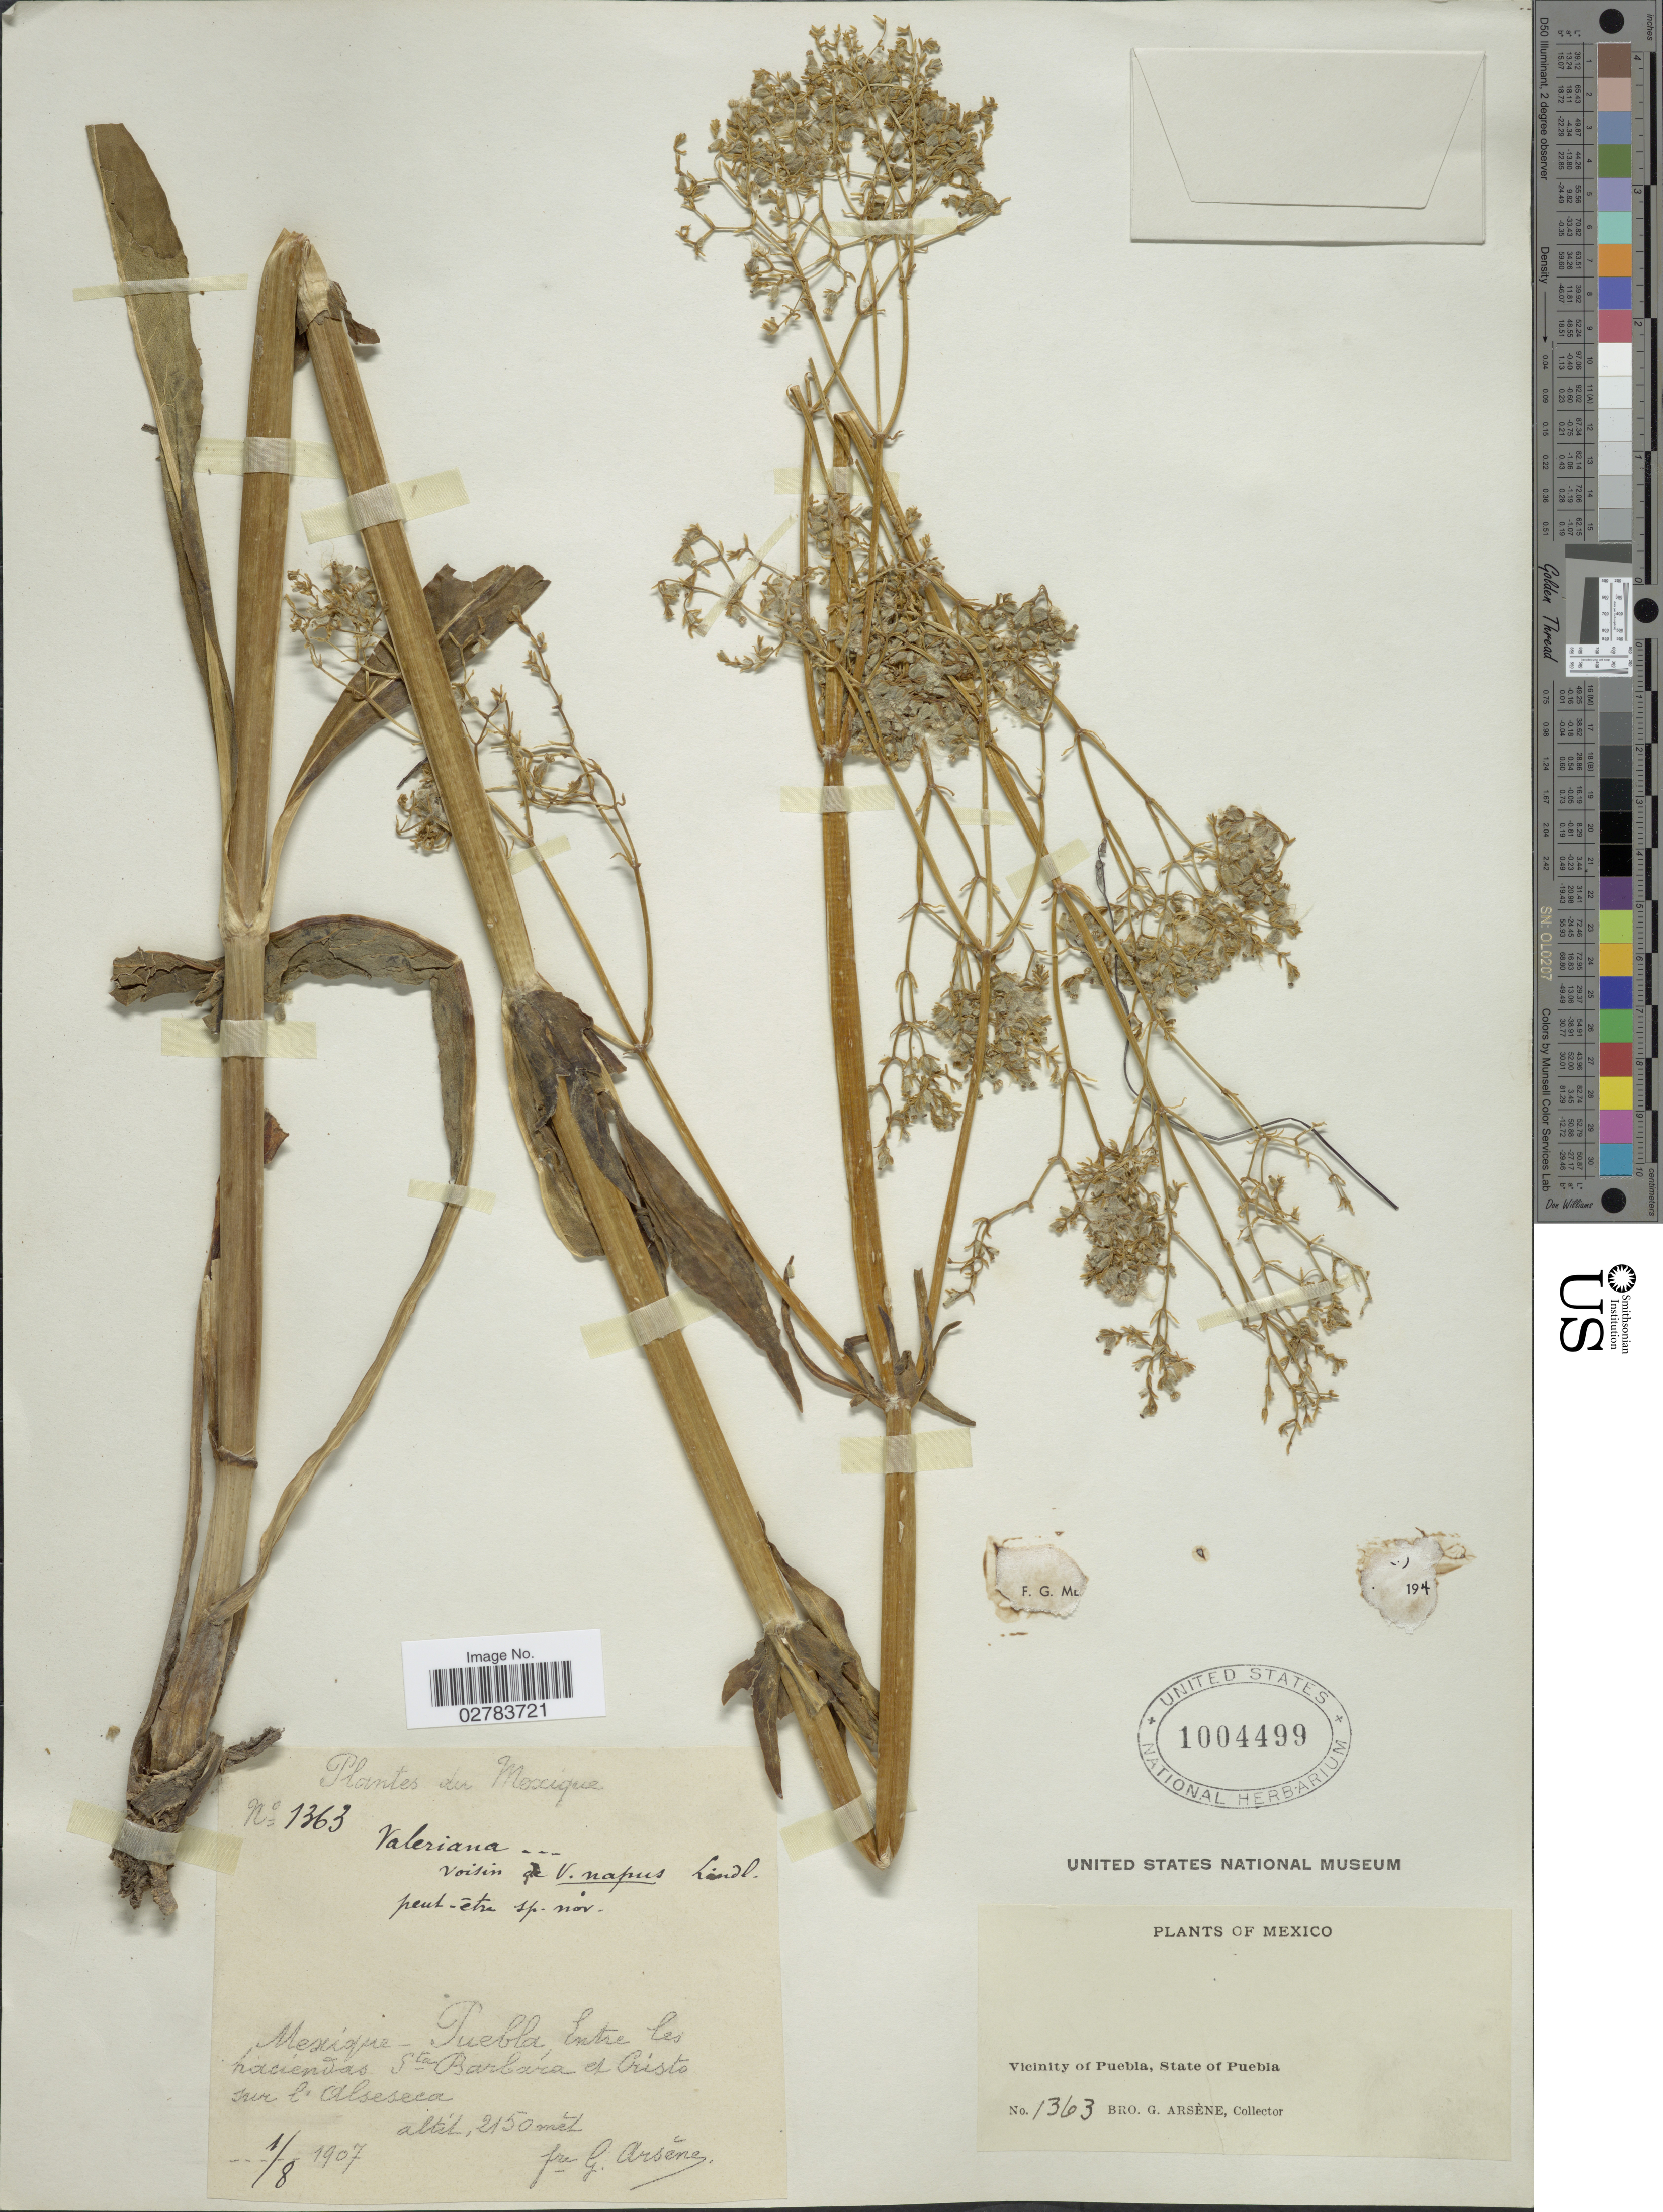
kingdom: Plantae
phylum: Tracheophyta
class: Magnoliopsida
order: Dipsacales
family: Caprifoliaceae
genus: Valeriana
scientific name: Valeriana edulis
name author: Nutt.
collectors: Bro. G. Arsène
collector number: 1363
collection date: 1907-08-01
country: Mexico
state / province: Puebla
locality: Vicinity of Puebla. Entre les hacienda Sta Barbará et Cristo sur l' Alseseca.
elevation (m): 2150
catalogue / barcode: US 1004499